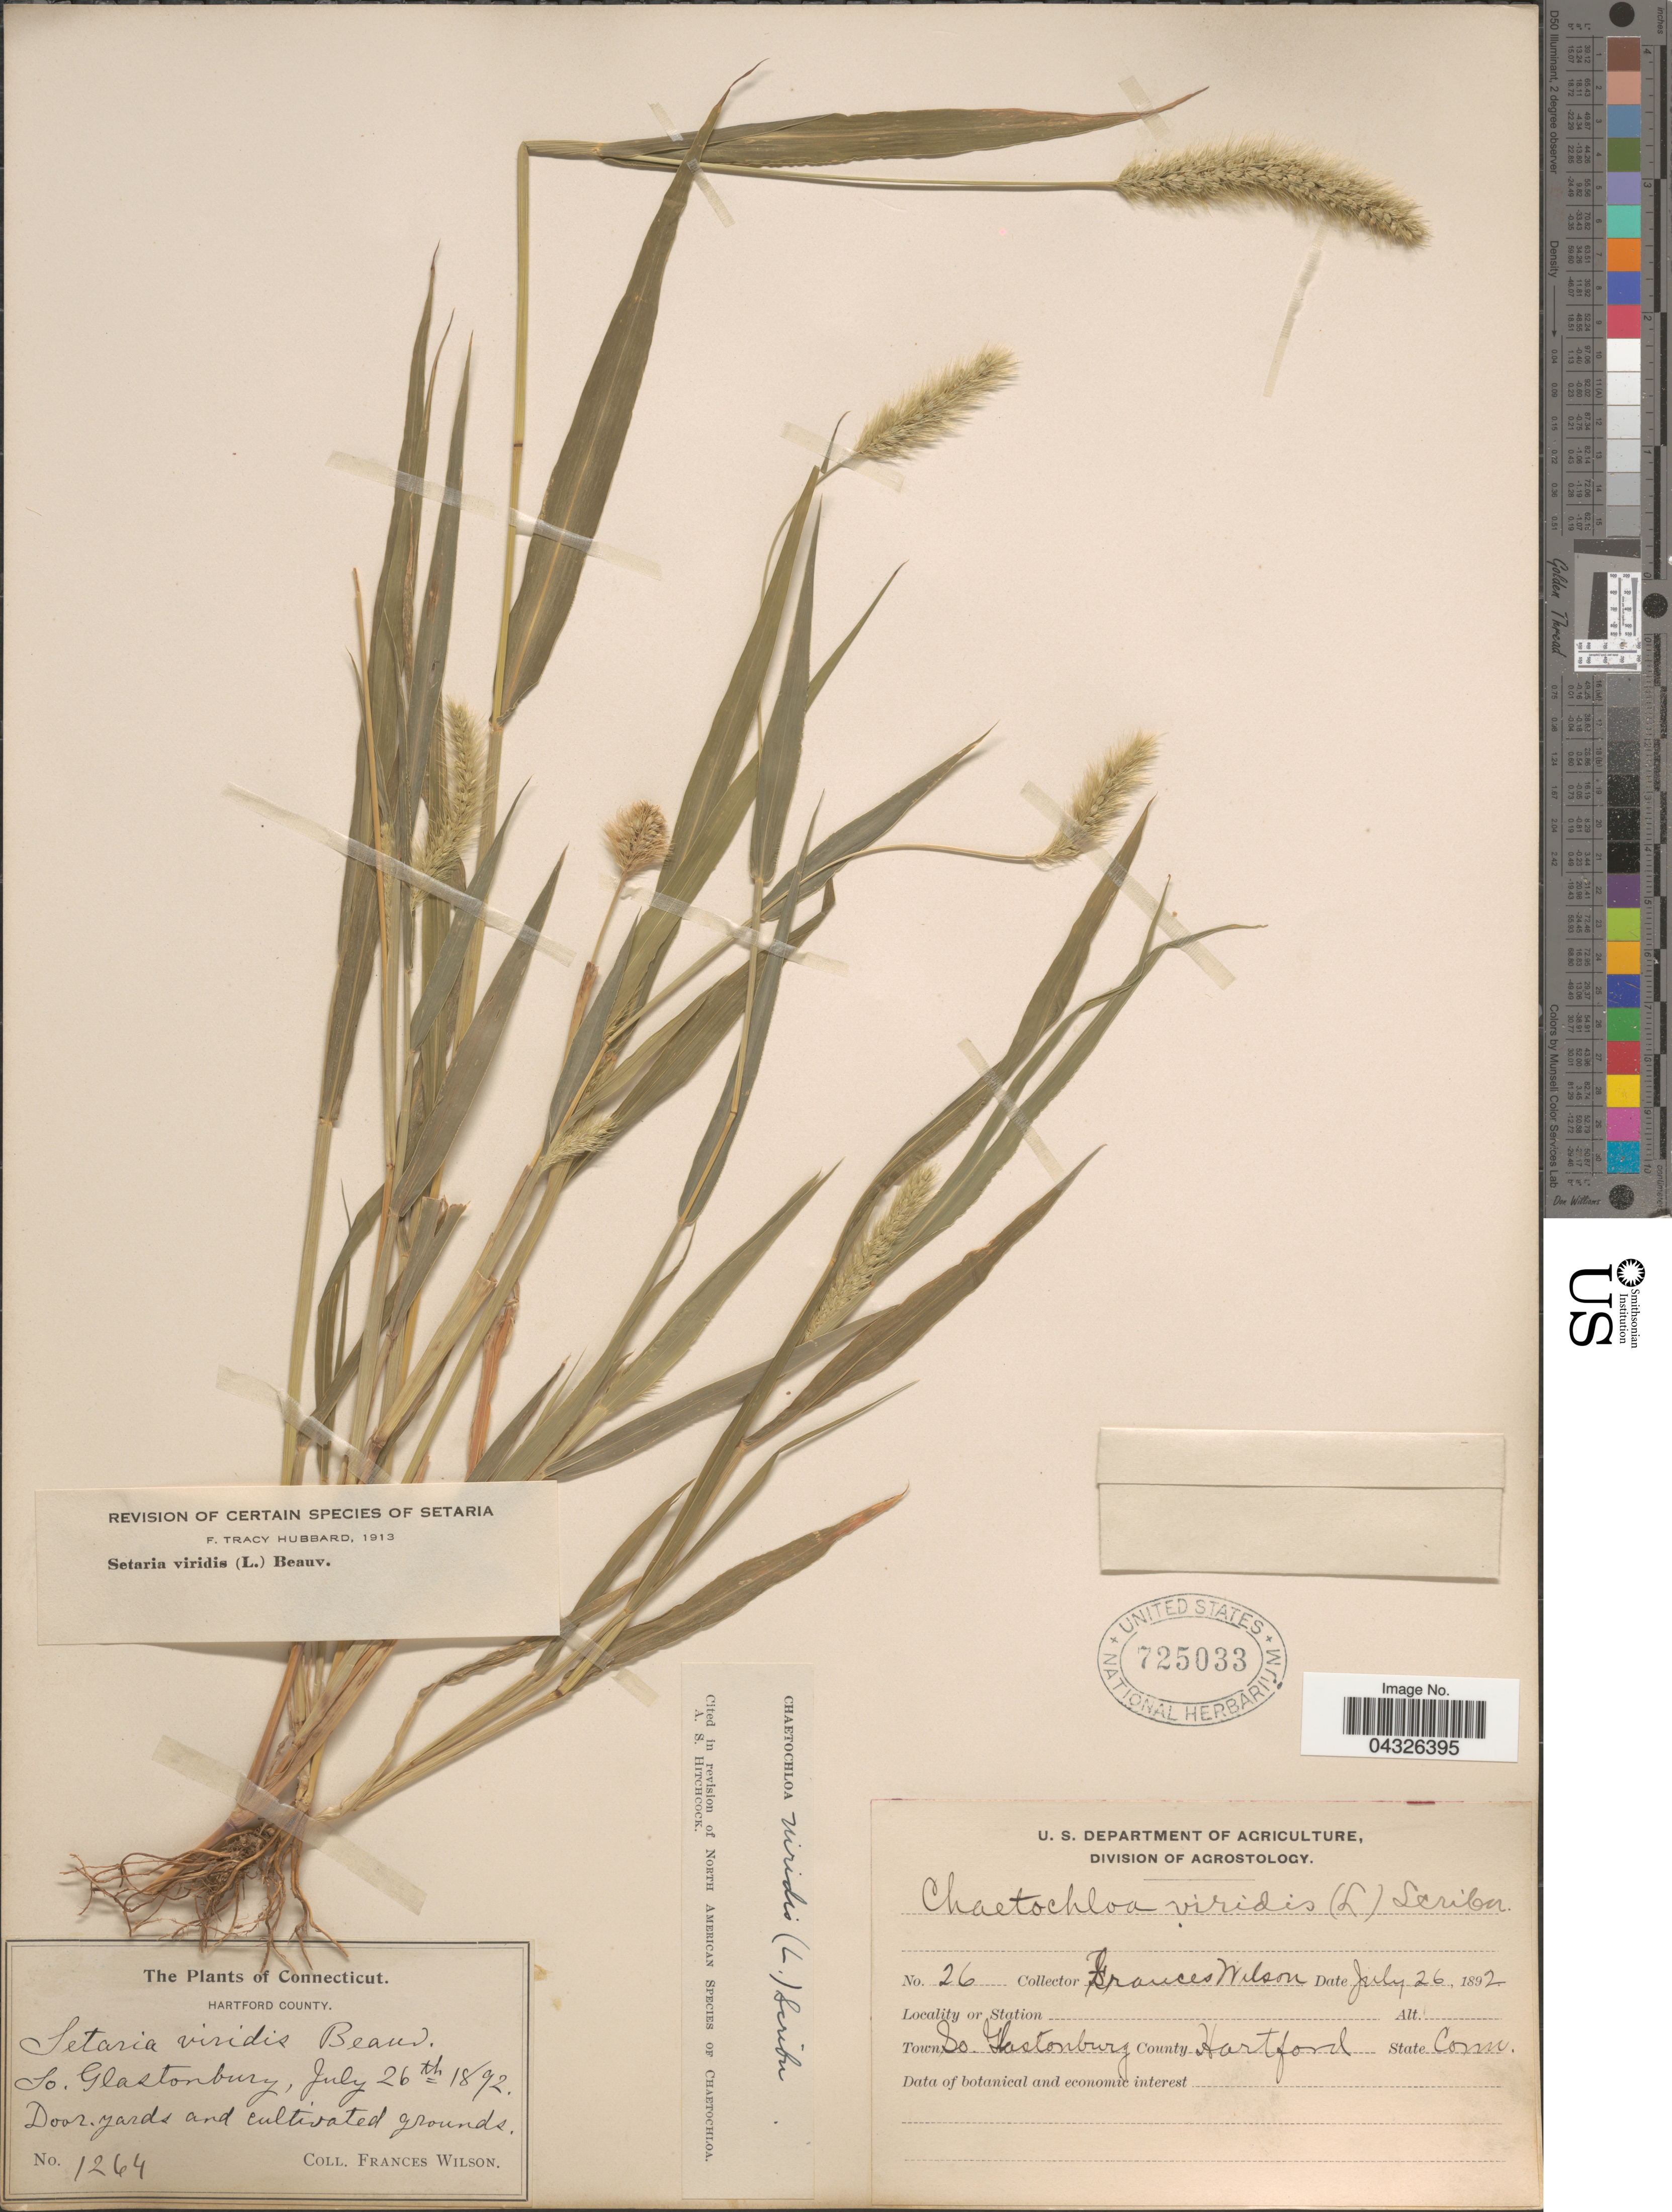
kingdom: Plantae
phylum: Tracheophyta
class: Liliopsida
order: Poales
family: Poaceae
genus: Setaria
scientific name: Setaria viridis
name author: (L.) P. Beauv.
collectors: F. Wilson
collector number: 1264/26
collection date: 1892-07-26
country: United States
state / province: Connecticut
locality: Town So. Glastonburg. County Hartford. Door yards and cultivated grounds.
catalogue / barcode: US 725033